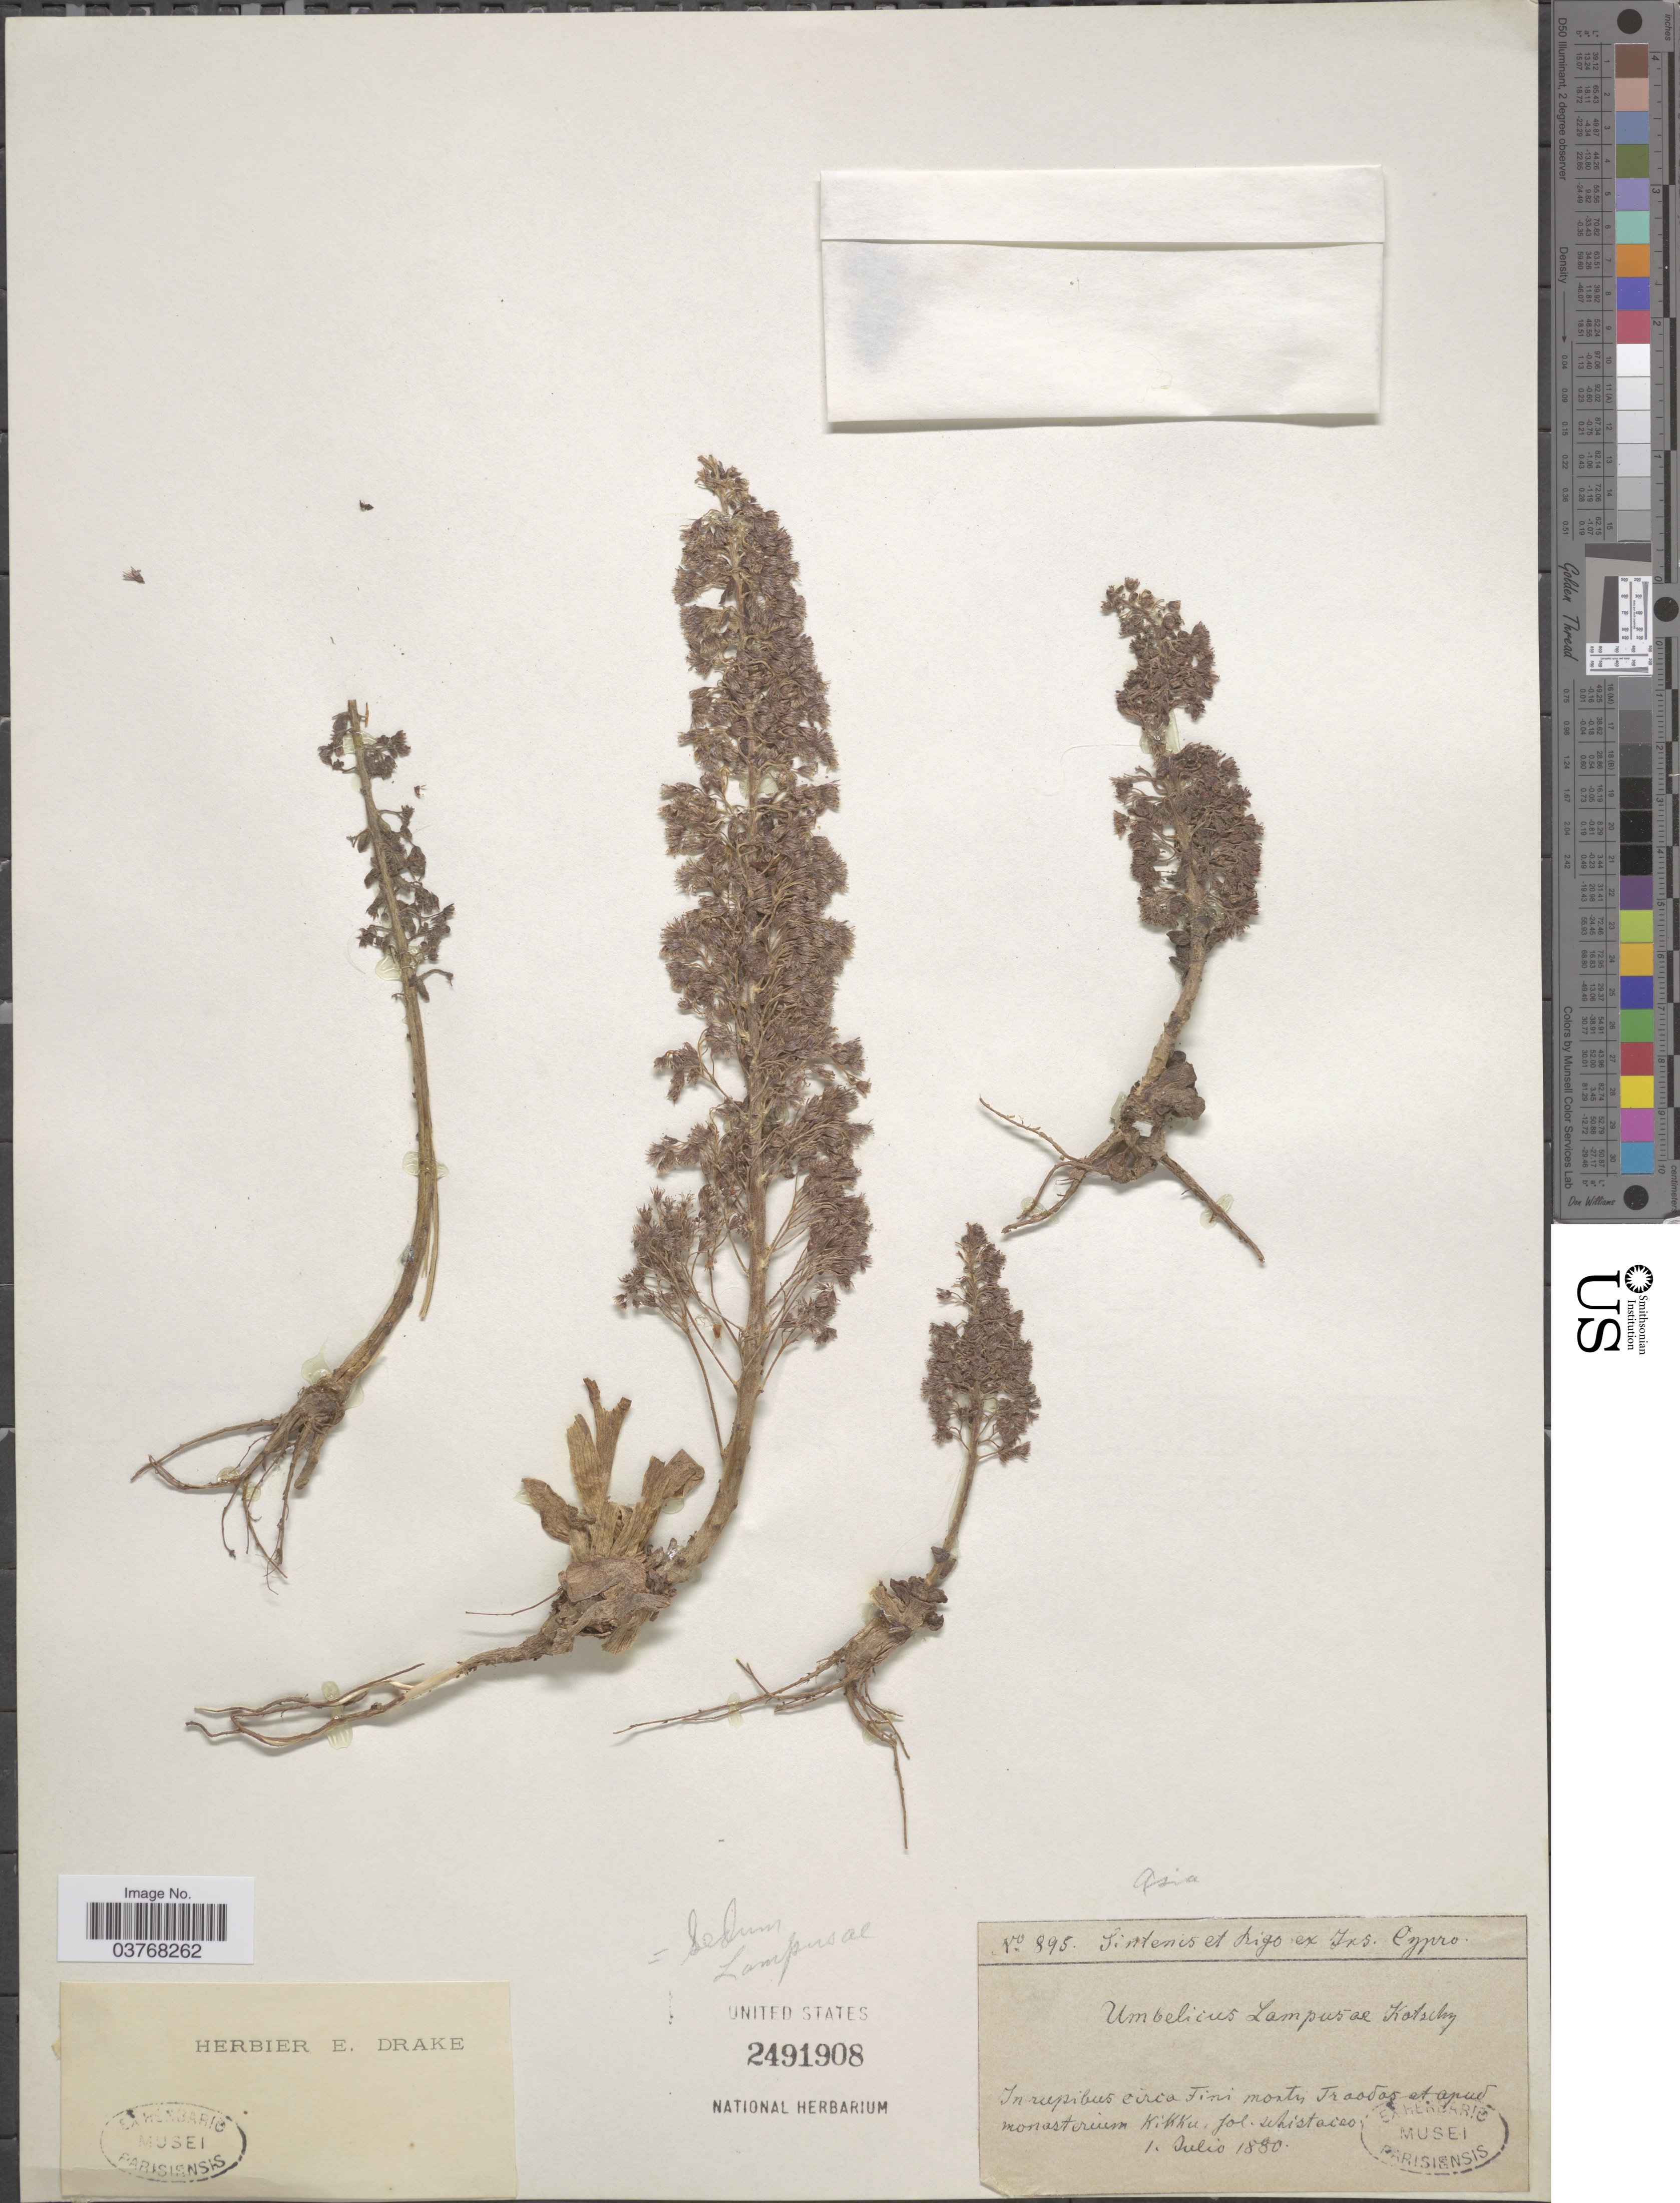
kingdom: Plantae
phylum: Tracheophyta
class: Magnoliopsida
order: Saxifragales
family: Crassulaceae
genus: Sedum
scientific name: Sedum lampusae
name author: Boiss.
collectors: -. Sintenis & -- Rigo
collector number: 895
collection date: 1880-07-01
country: Cyprus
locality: Ins. Cypro. In rupibus circa Tini montis Traodos et apud monasterium Kikku. [interpreted] Asia.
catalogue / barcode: US 2491908